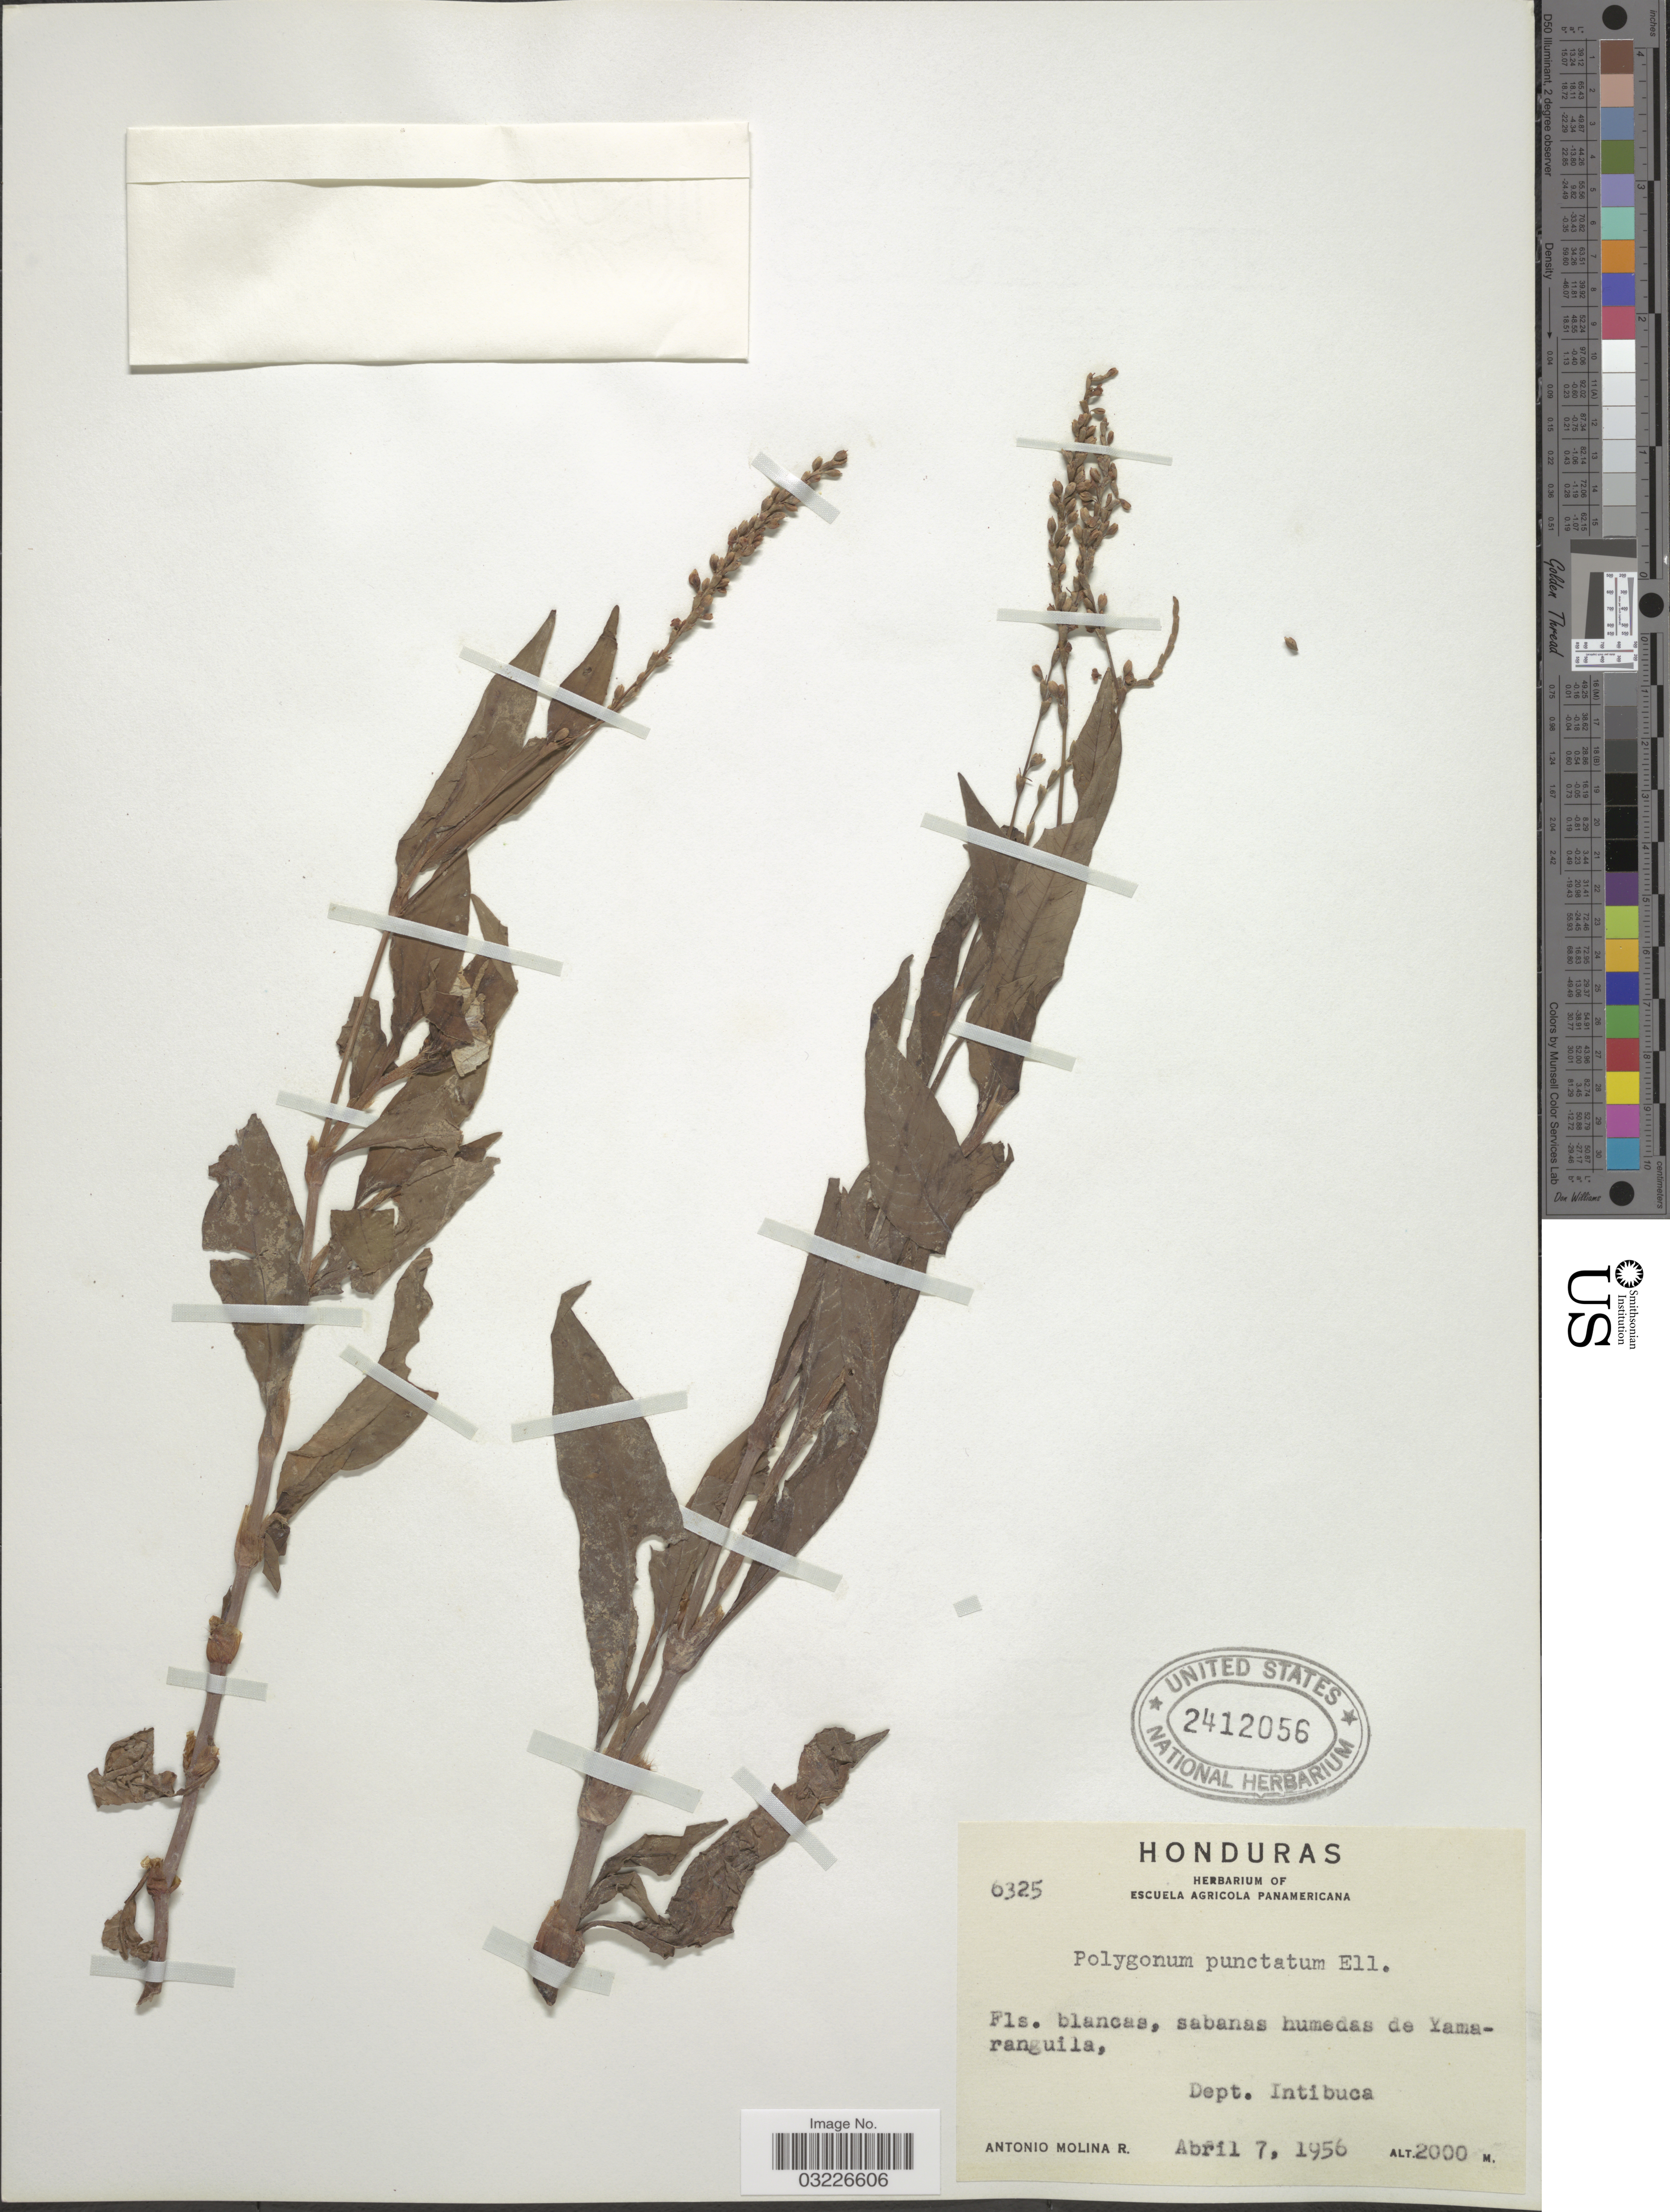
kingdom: Plantae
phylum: Tracheophyta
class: Magnoliopsida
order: Caryophyllales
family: Polygonaceae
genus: Polygonum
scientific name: Polygonum opelousanum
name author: Riddell ex Small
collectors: A. Molina R.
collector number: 6325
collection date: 1956-04-07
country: Honduras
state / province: Intibuca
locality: Sabanas humedas de Yamaranguila, Dept. Intibuca.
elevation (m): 2000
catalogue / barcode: US 2412056